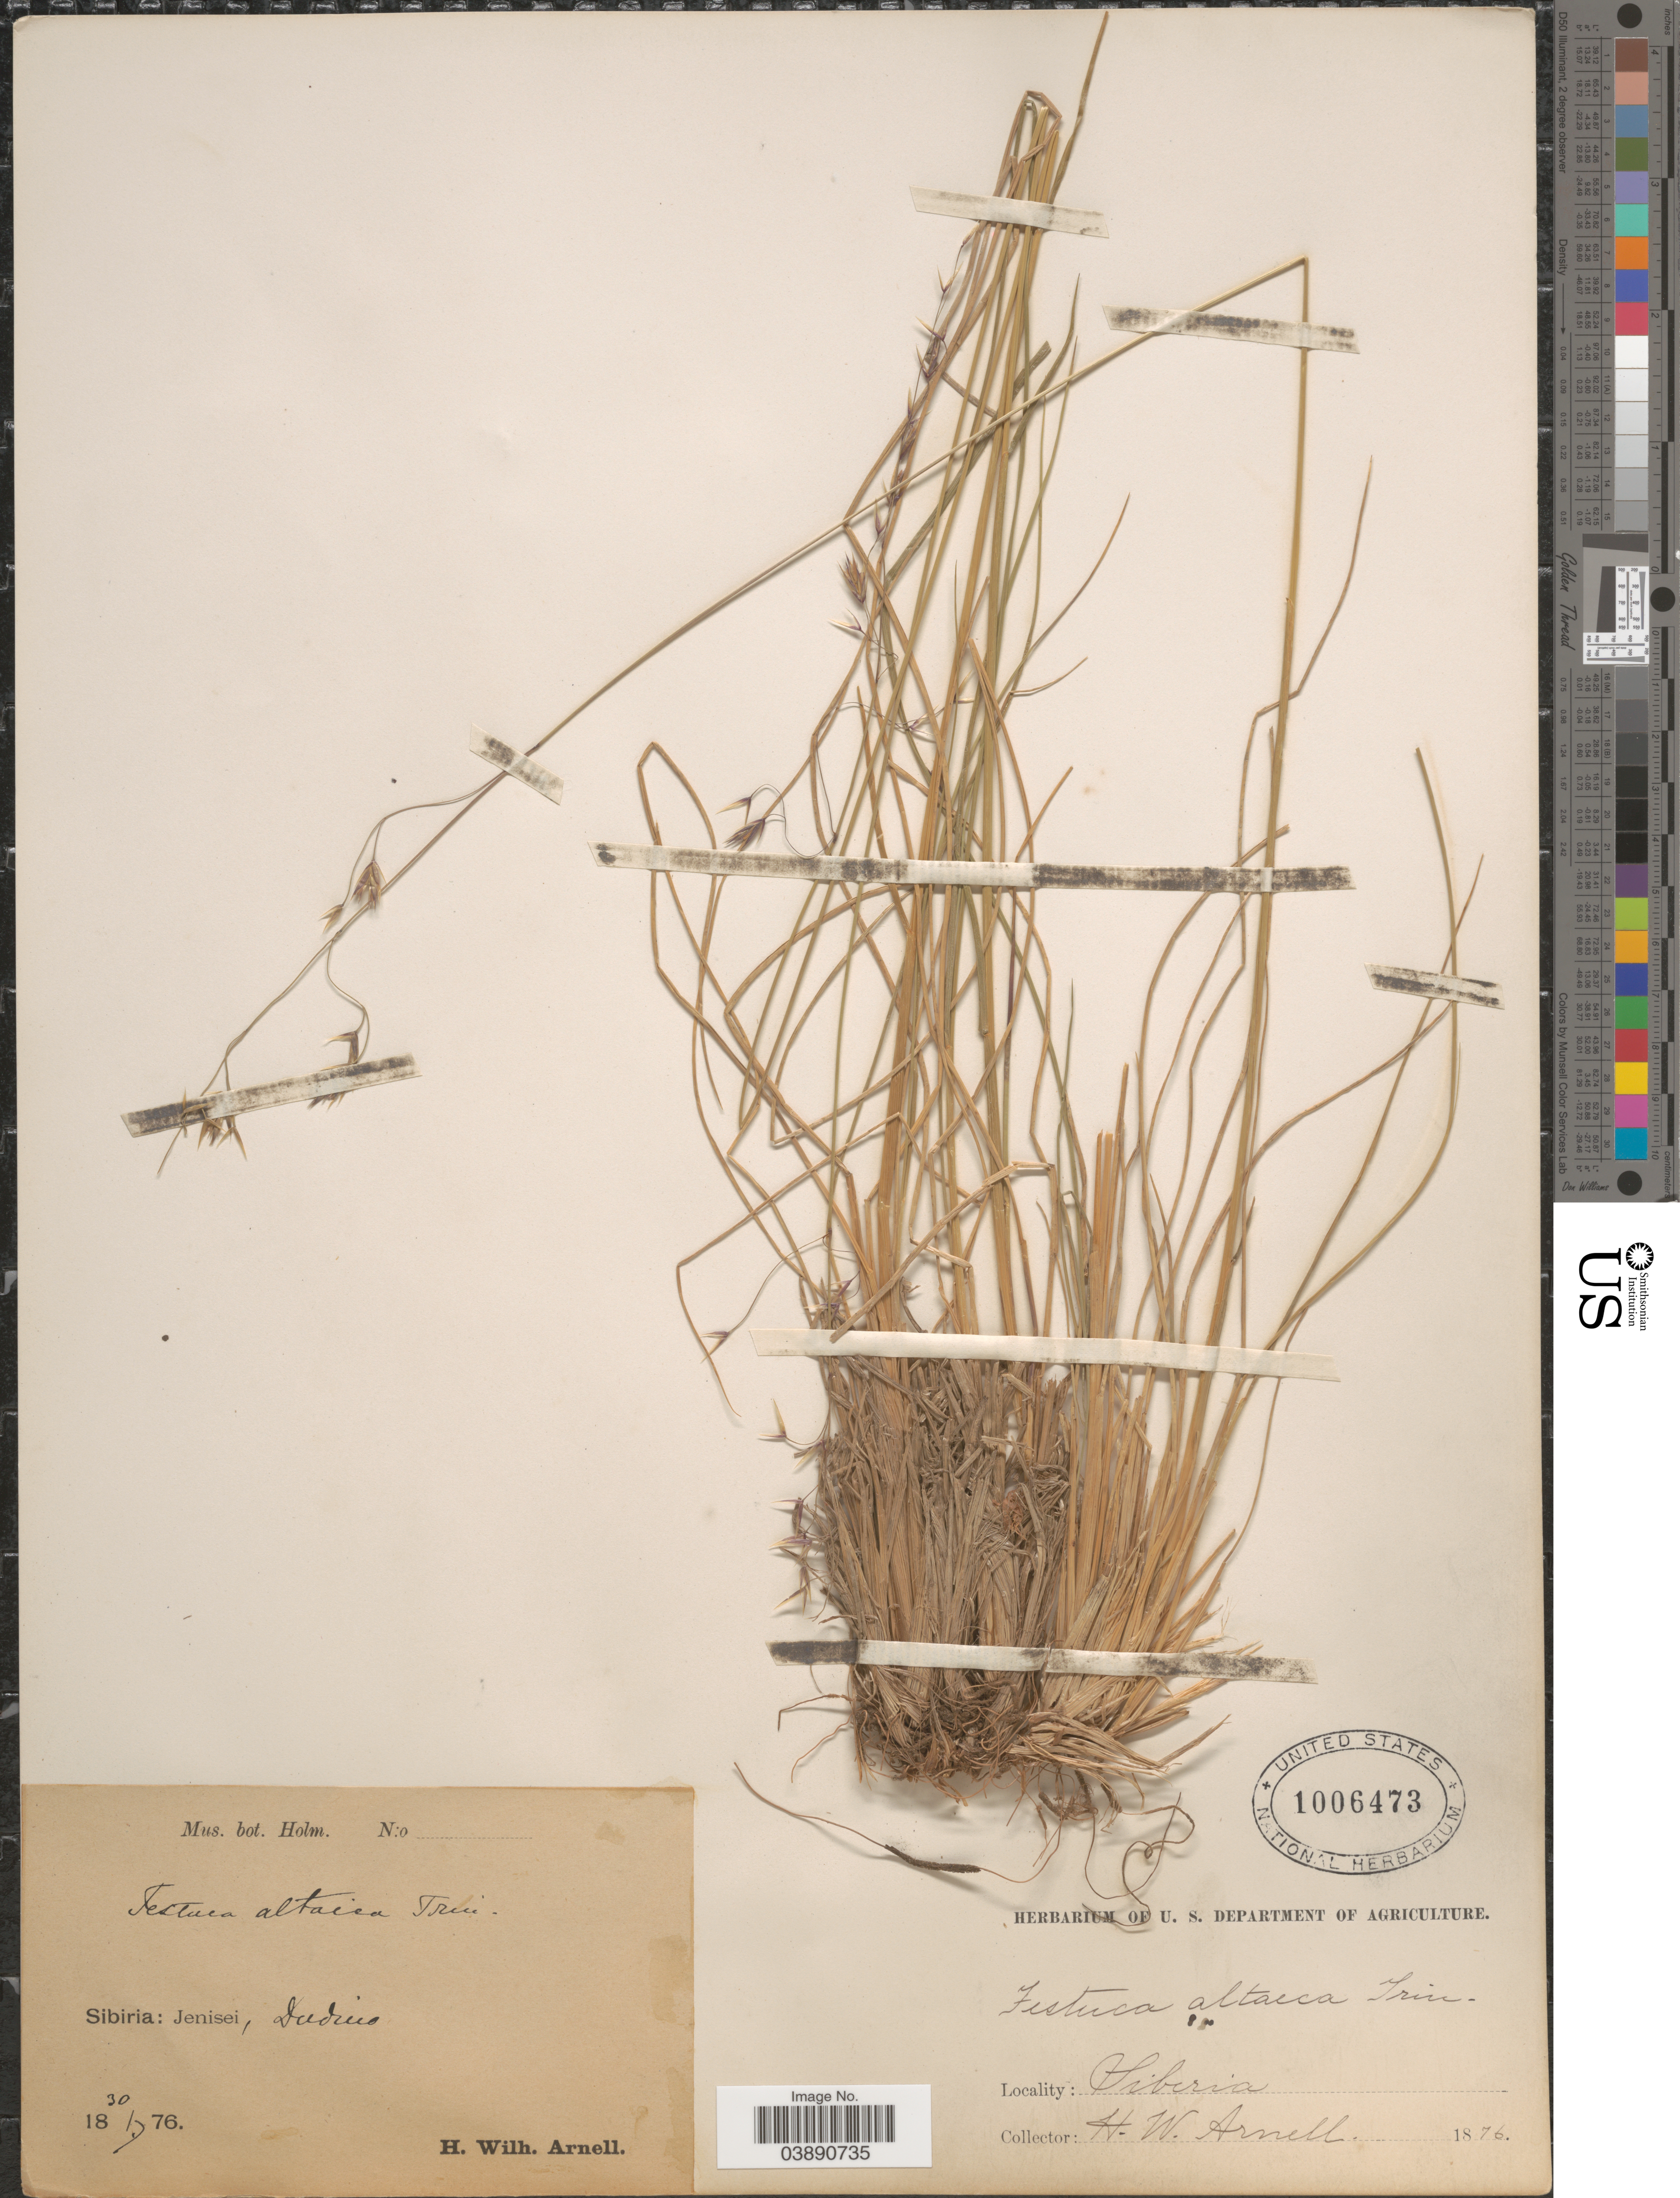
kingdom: Plantae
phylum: Tracheophyta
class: Liliopsida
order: Poales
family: Poaceae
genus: Festuca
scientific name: Festuca altaica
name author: Trin.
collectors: H. W. Arnell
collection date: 1876-07-30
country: Russian Federation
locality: Sibiria: Jenisei, Dudino.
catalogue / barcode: US 1006473